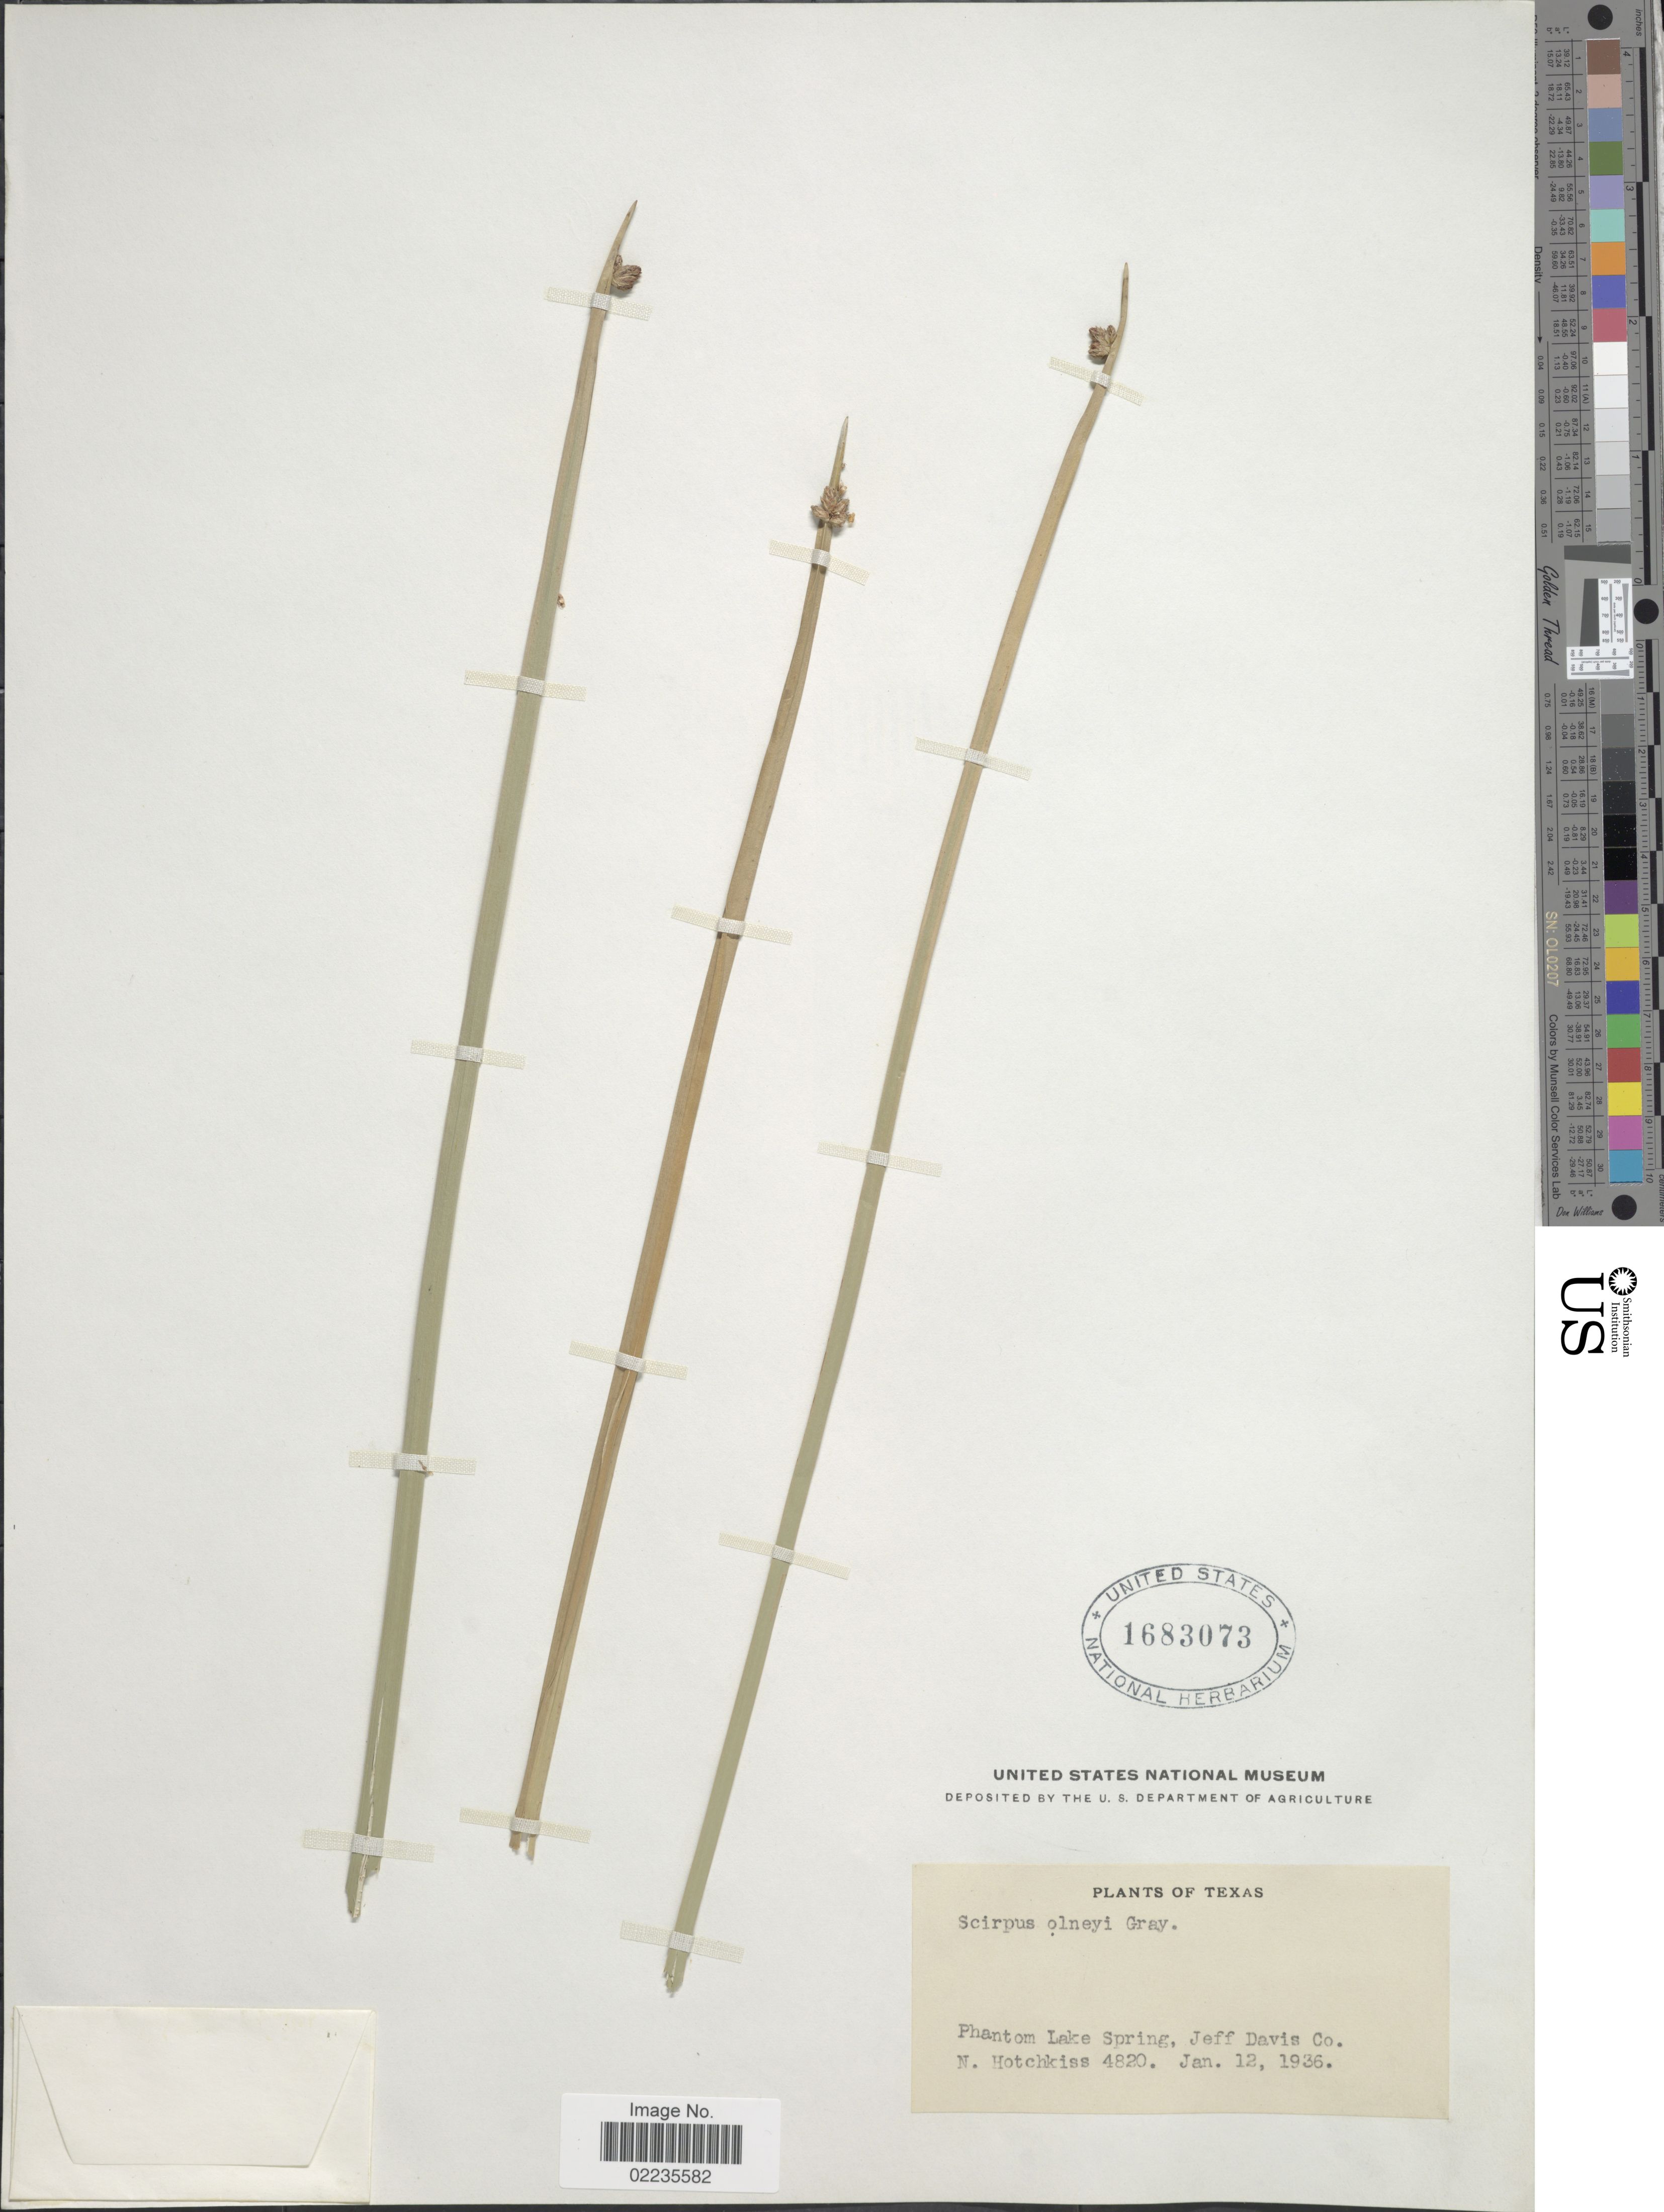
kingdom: Plantae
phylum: Tracheophyta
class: Liliopsida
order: Poales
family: Cyperaceae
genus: Schoenoplectus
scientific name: Schoenoplectus americanus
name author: (Pers.) Volkart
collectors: N. Hotchkiss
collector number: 4820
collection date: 1936-01-12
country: United States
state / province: Texas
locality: Phantom Lake Spring, Jeff Davis Co.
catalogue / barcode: US 1683073